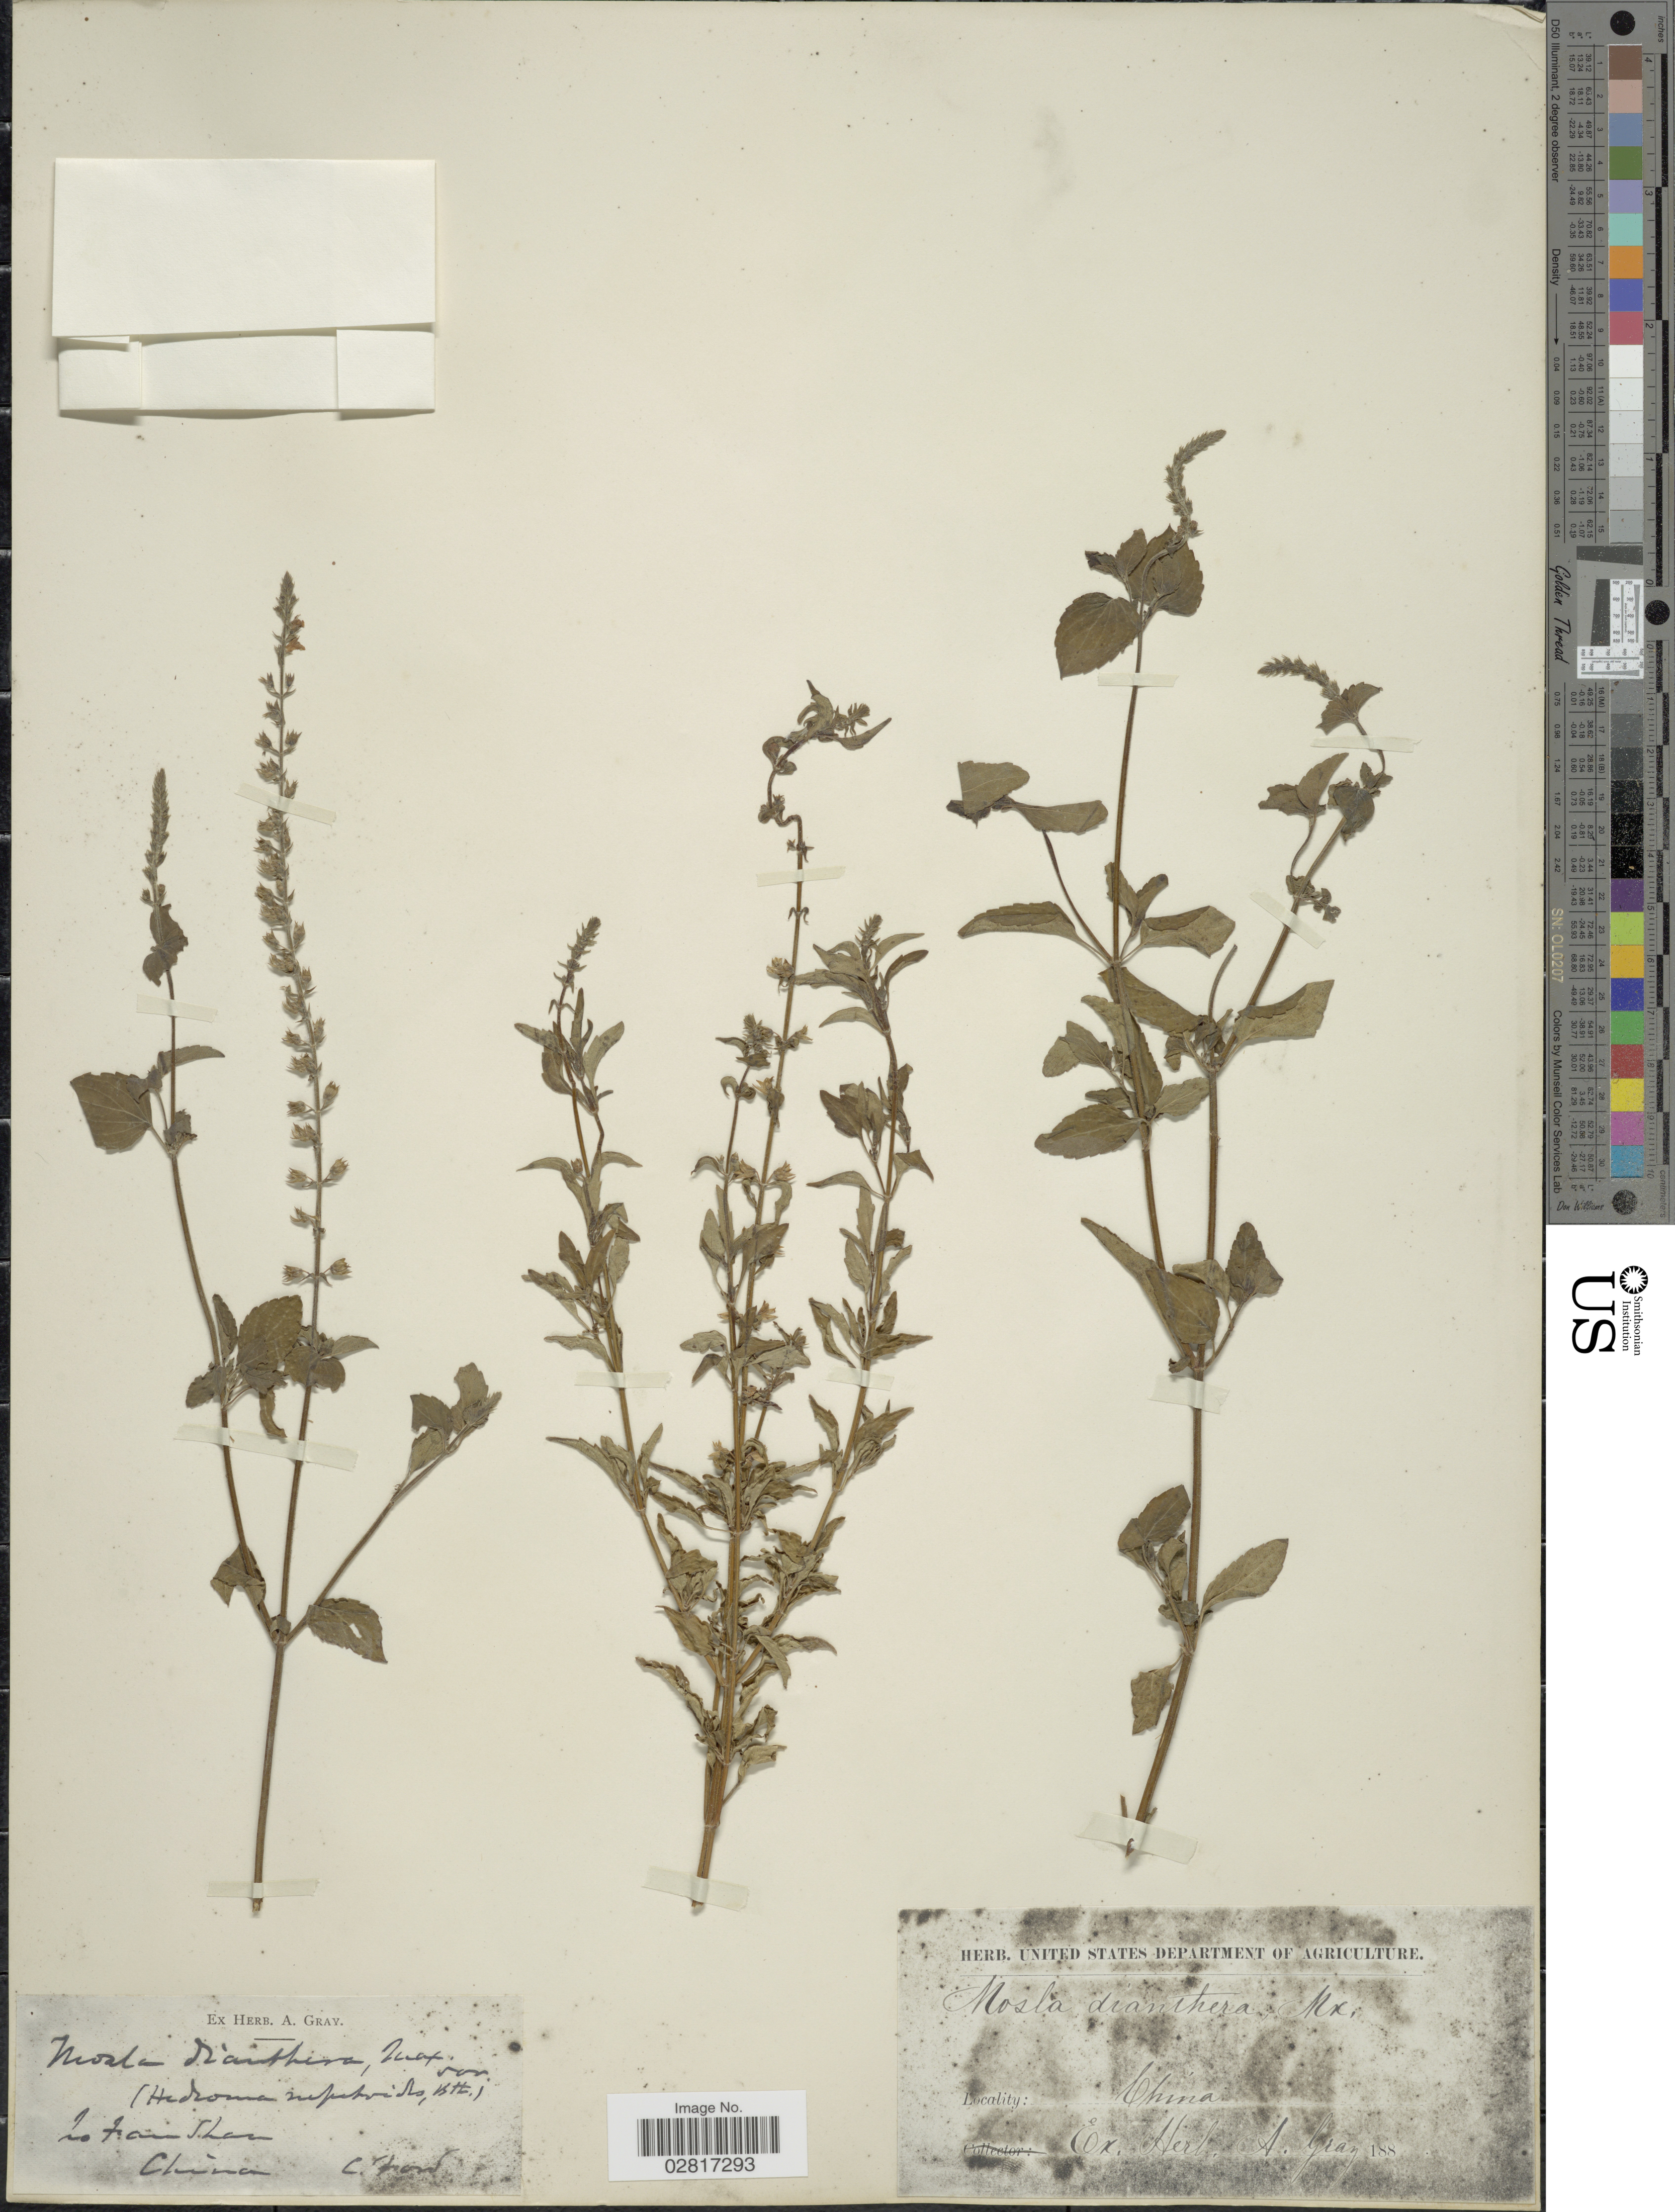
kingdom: Plantae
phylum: Tracheophyta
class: Magnoliopsida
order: Lamiales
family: Lamiaceae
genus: Mosla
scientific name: Mosla dianthera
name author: (Roxb.) Maxim.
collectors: C. Ford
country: China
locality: Lo Fau Shan.